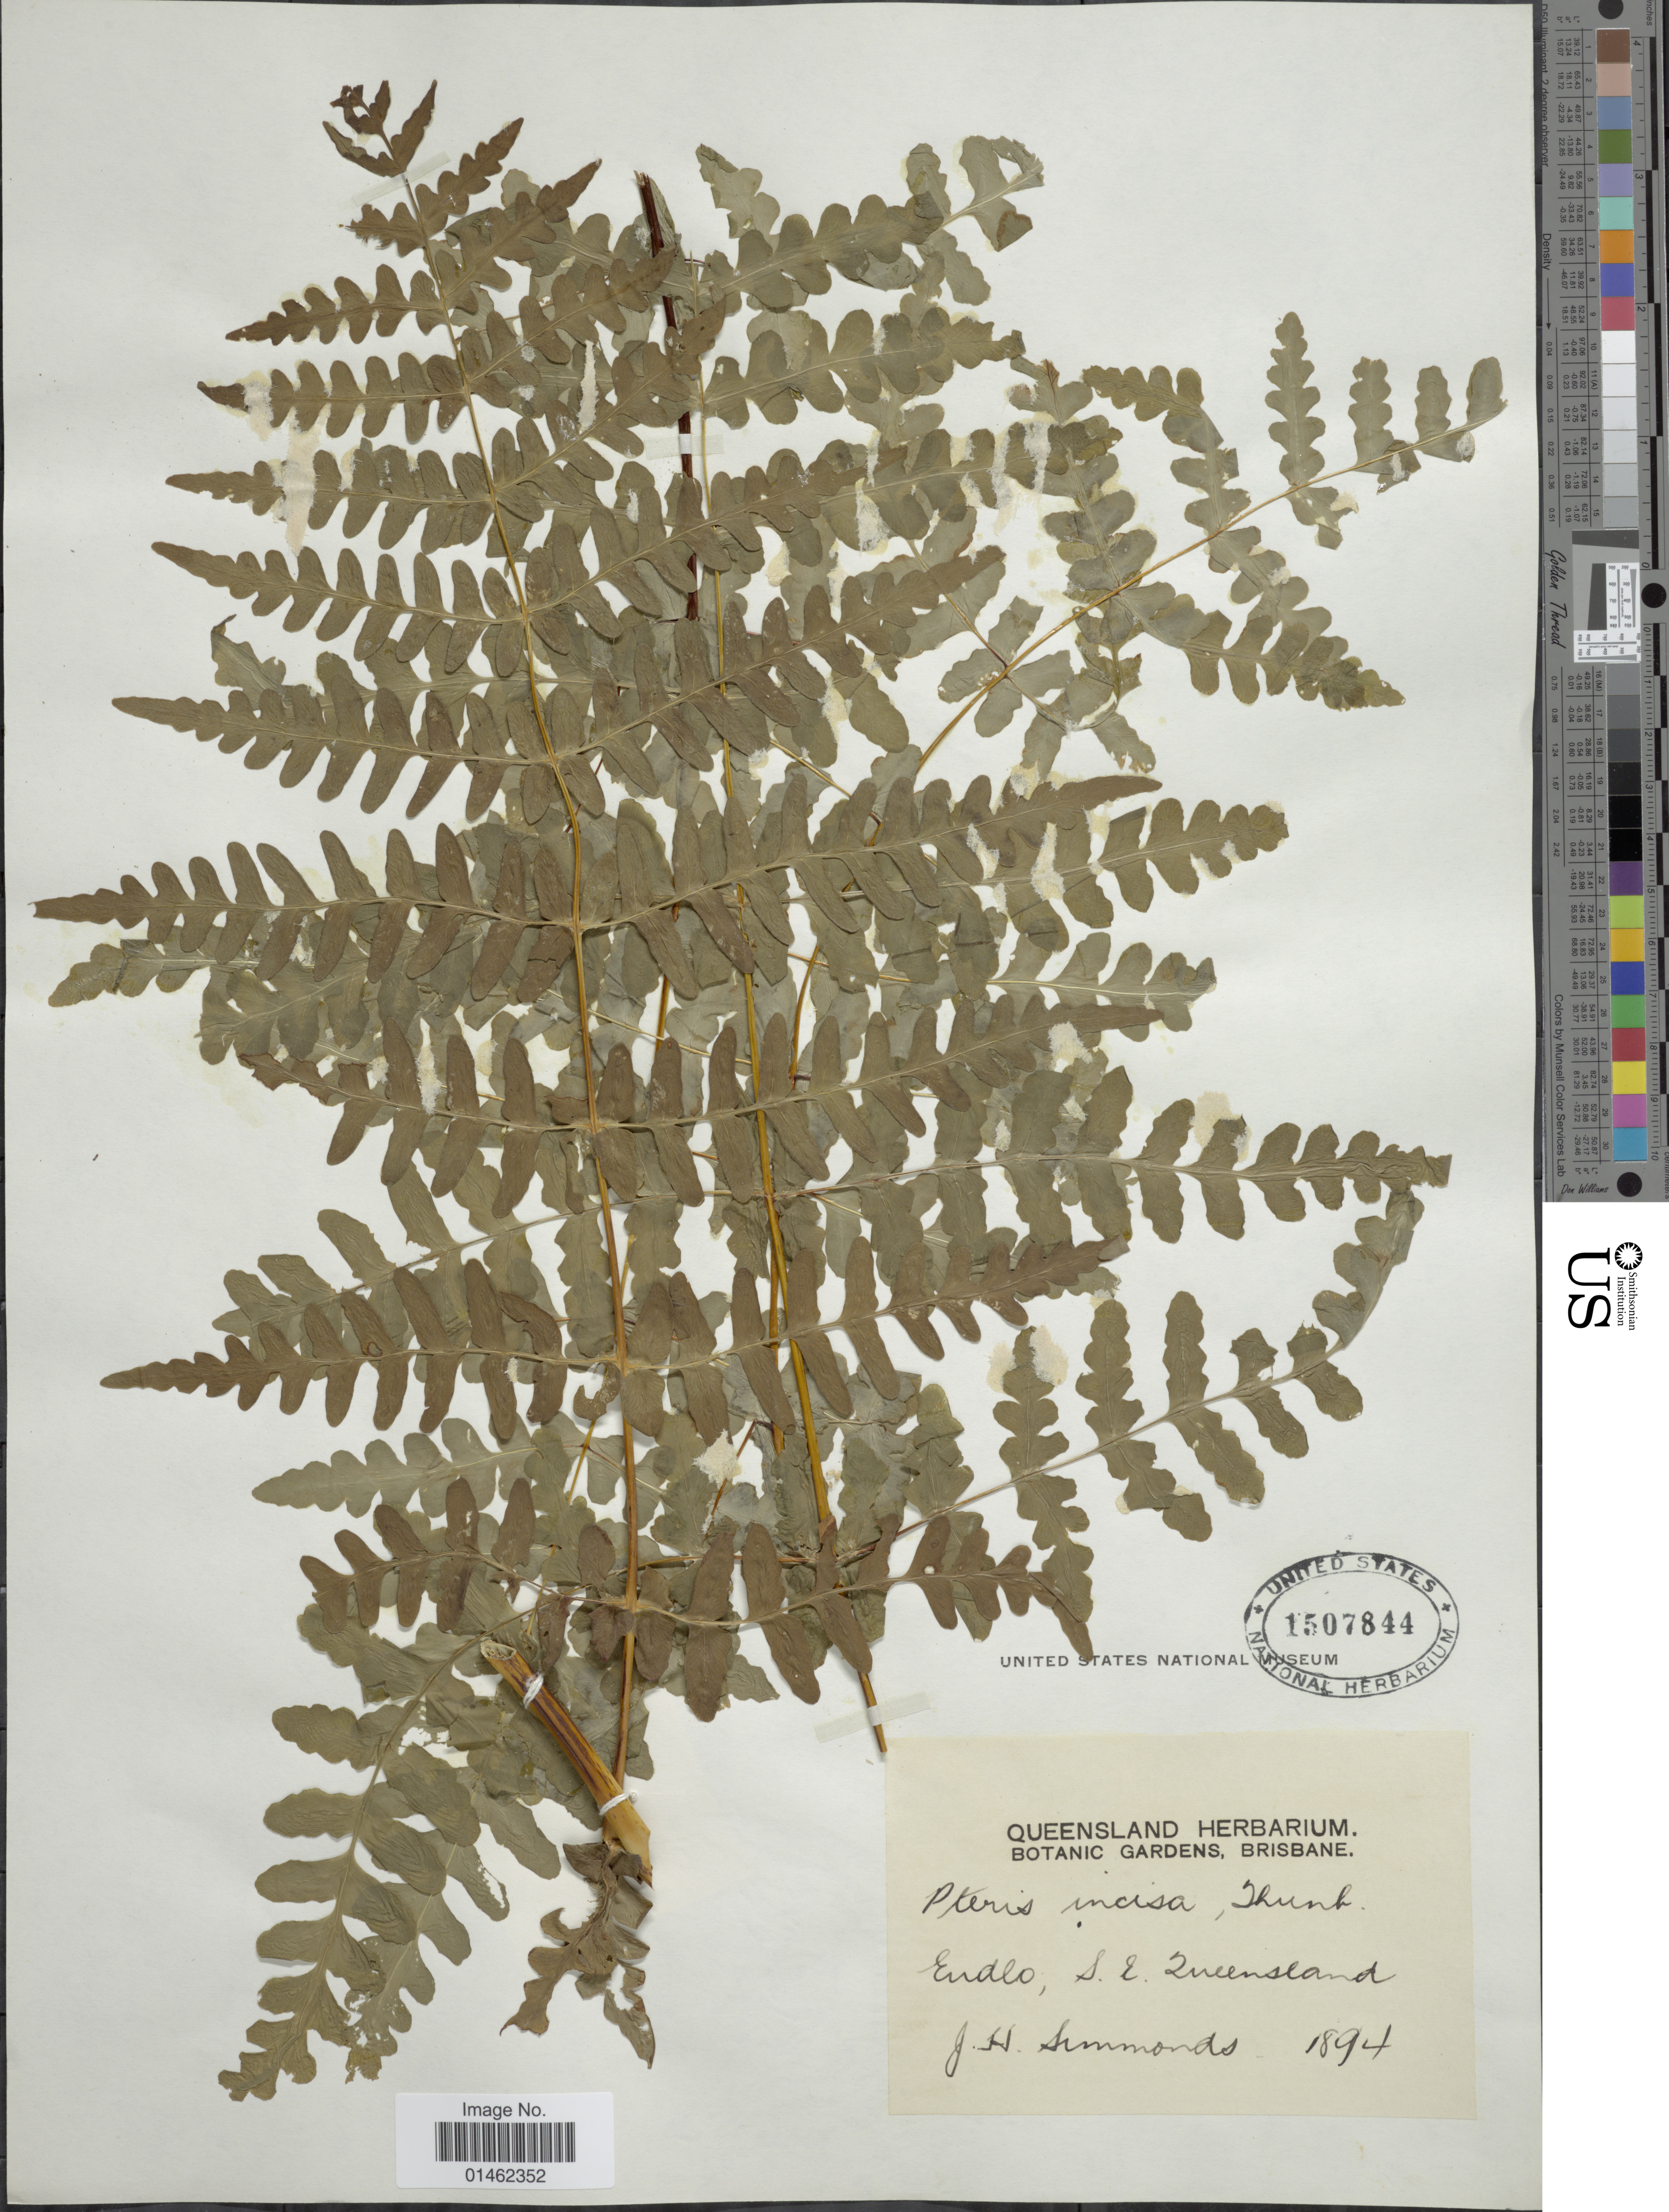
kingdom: Plantae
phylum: Tracheophyta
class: Polypodiopsida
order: Polypodiales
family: Dennstaedtiaceae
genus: Histiopteris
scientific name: Histiopteris incisa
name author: (Thunb.) J. Sm.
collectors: J. Simmonds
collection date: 1894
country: Australia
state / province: Queensland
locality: Eudlo, S.E. Queensland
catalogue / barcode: US 1507844